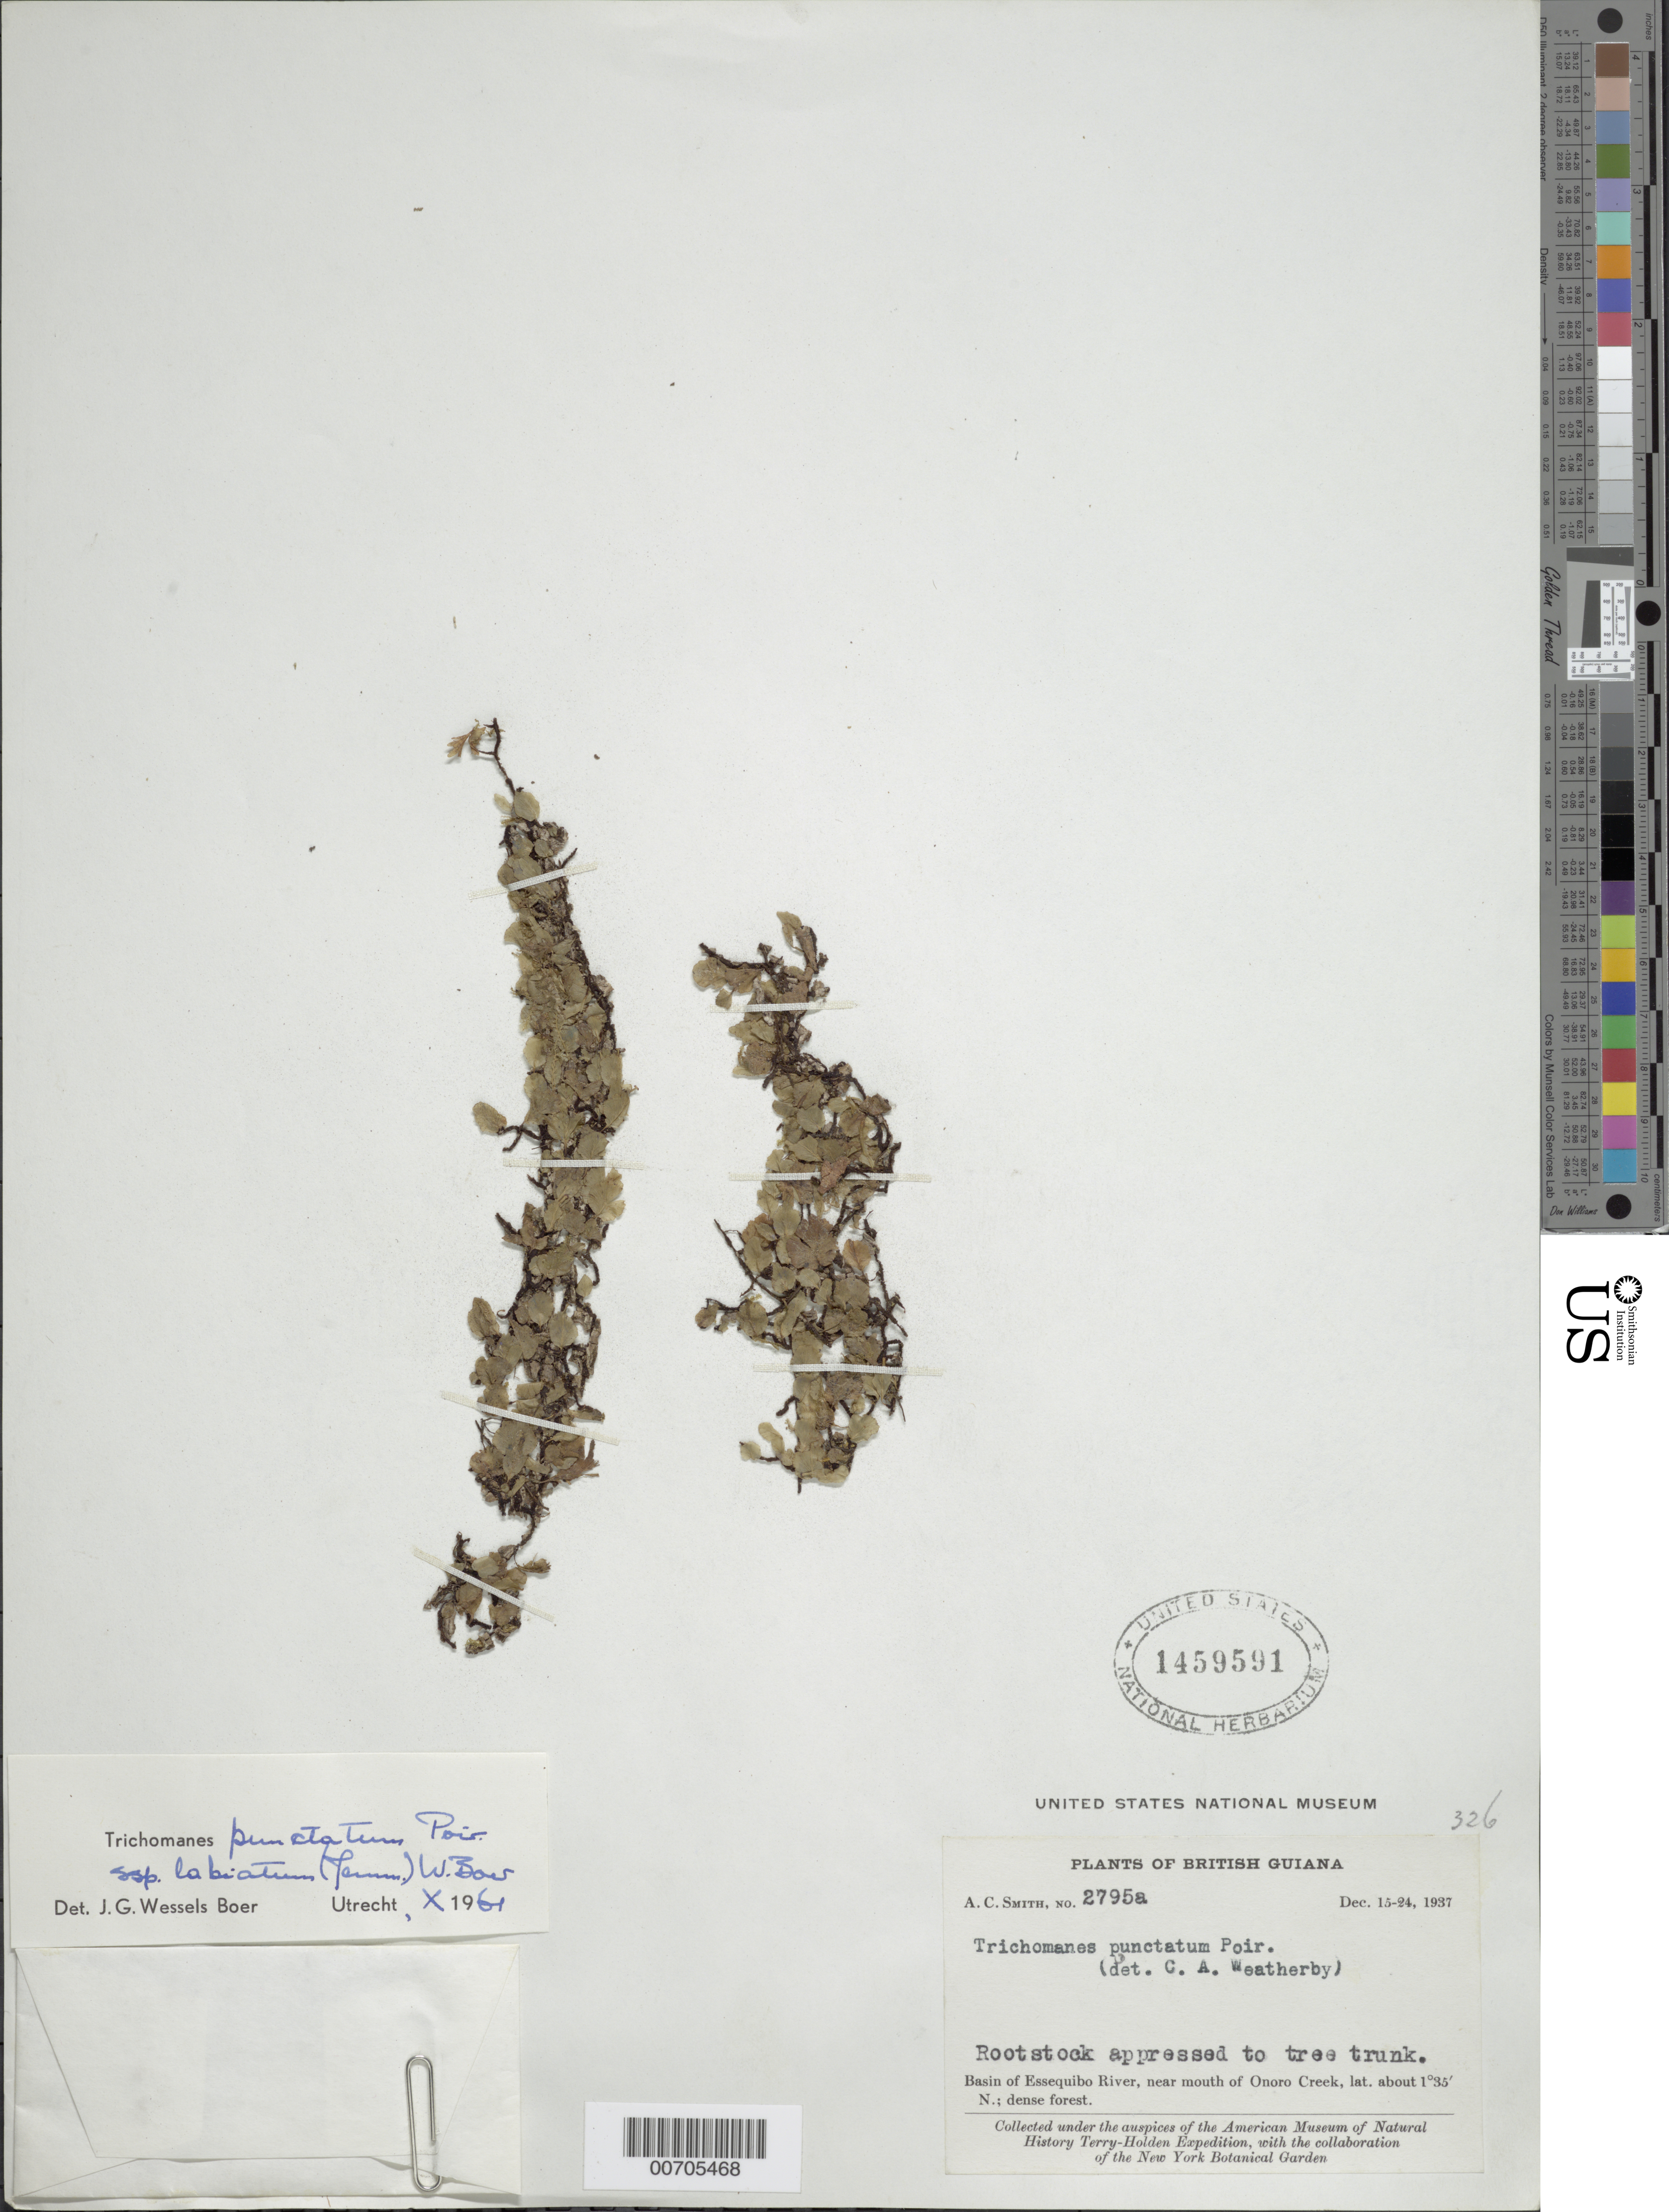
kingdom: Plantae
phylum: Tracheophyta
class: Polypodiopsida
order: Hymenophyllales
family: Hymenophyllaceae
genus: Didymoglossum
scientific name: Didymoglossum punctatum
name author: (Poir.) Desv.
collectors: A. C. Smith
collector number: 2795 a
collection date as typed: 15-Dec-37 to 24-Dec-37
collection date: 1937-12-15/1937-12-24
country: Guyana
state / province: U. Takutu-U. Essequibo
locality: Onoro Creek (near mouth), Essequibo River basin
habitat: Dense forest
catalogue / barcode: US 1459591